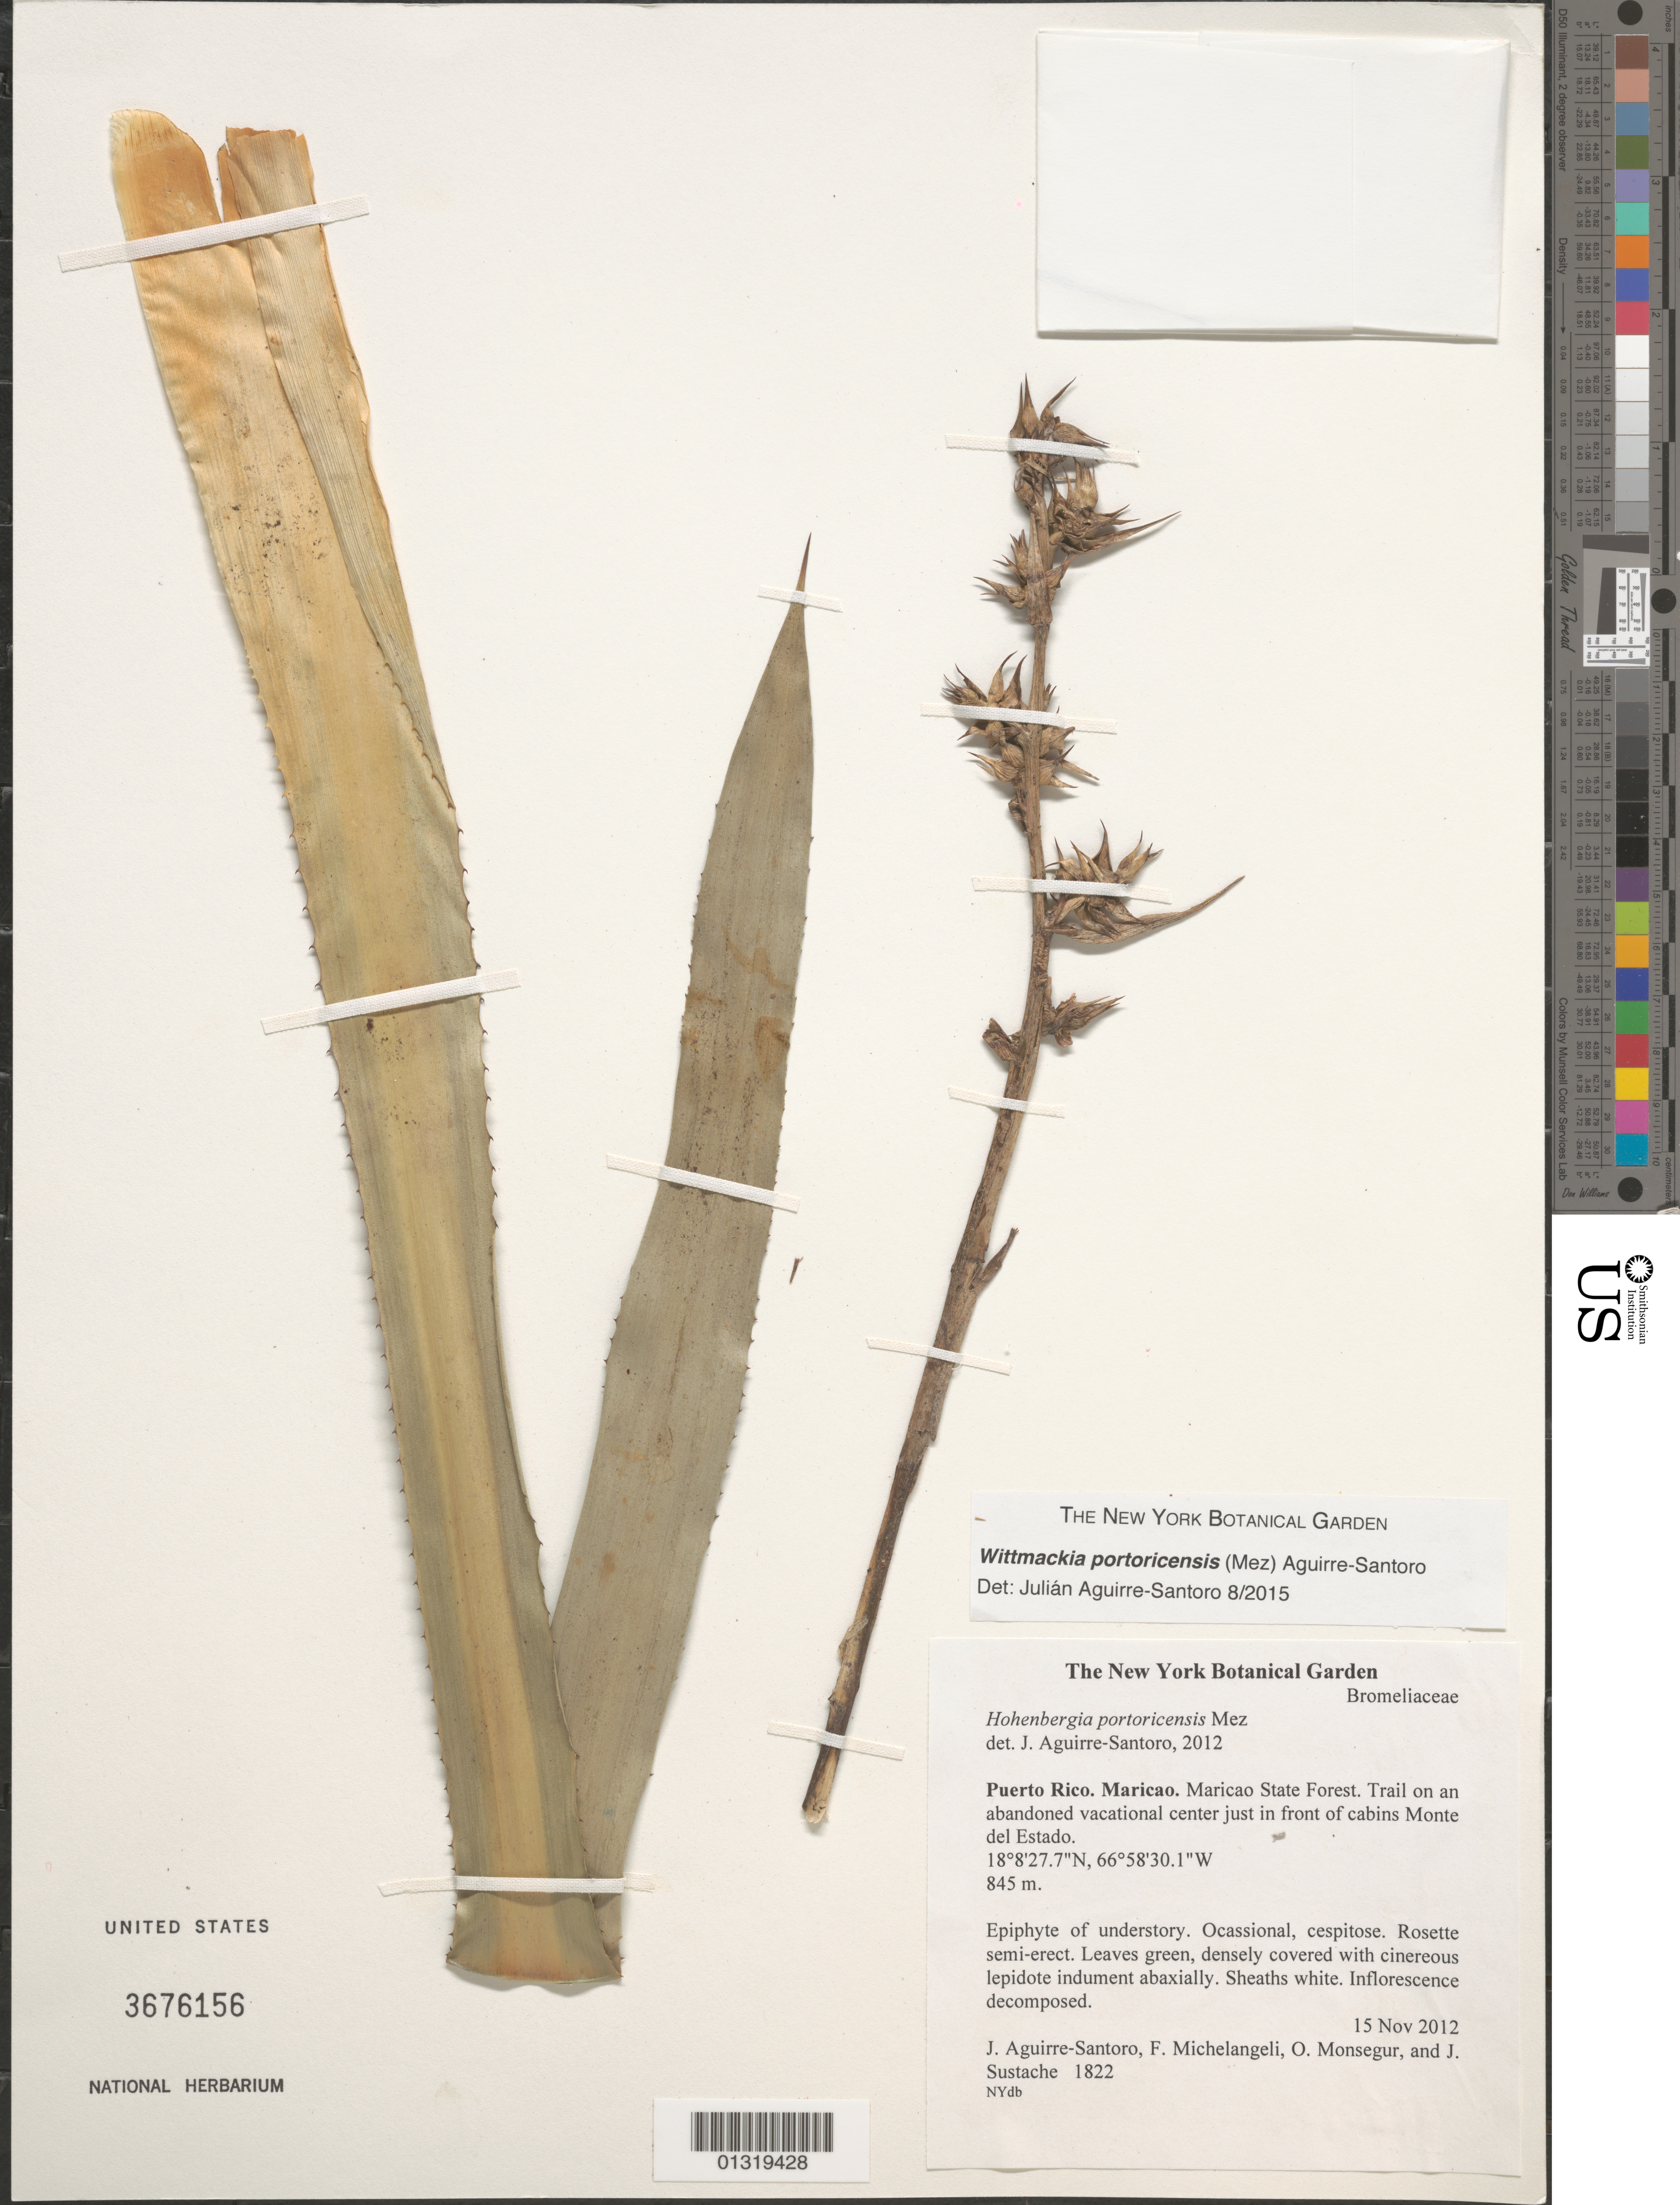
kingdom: Plantae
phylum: Tracheophyta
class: Liliopsida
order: Poales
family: Bromeliaceae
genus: Wittmackia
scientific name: Wittmackia portoricensis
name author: (Mez) Aguirre-Santoro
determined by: Aguirre-Santoro, Julian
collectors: J. Aguirre-Santoro, F. A. Michelangeli, O. Monsegur & J. Sustache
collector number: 1822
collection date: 2012-11-15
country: Puerto Rico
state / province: Maricao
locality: Maricao State Forest. Trail on an abandoned vacational center just in front of cabins Monte del Estado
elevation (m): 845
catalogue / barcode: US 3676156